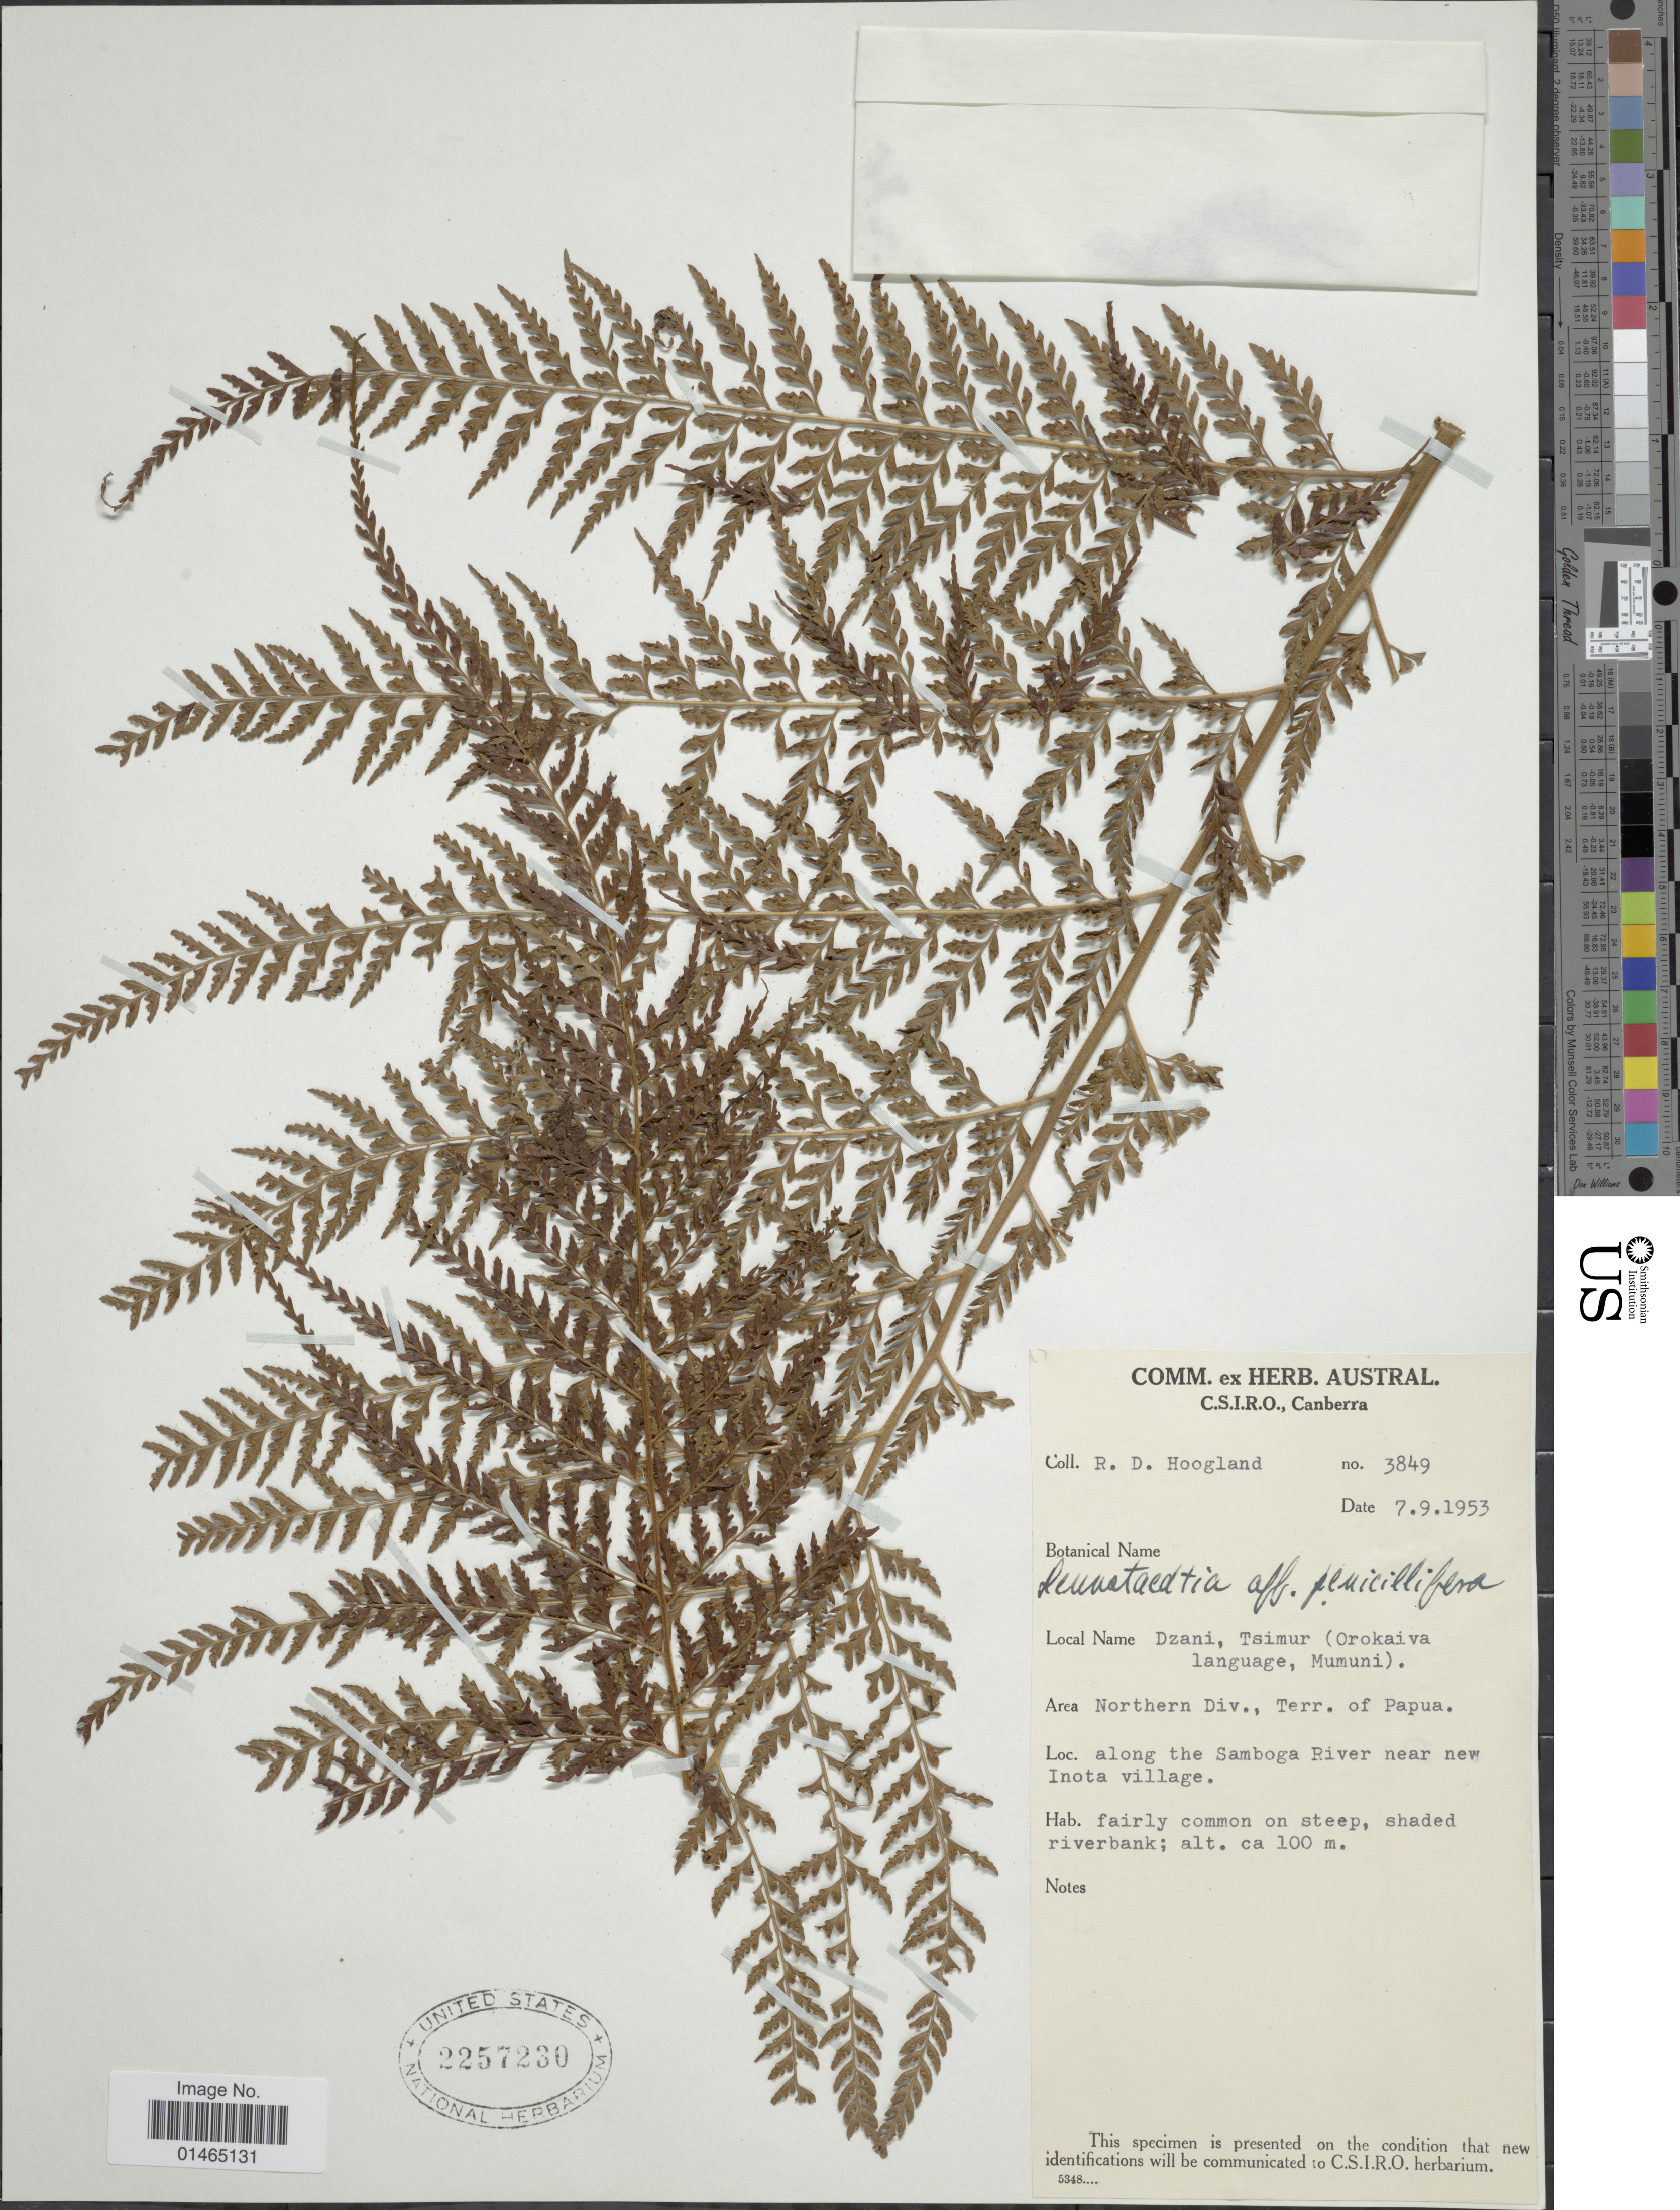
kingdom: Plantae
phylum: Tracheophyta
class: Polypodiopsida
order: Polypodiales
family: Dennstaedtiaceae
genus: Dennstaedtia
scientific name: Dennstaedtia penicillifera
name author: Alderw.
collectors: R. D. Hoogland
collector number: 3849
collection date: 1953-09-07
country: Papua New Guinea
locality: Area Northern Div., Terr. of Papua. Along the Samboga River near new Inota village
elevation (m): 100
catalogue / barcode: US 2257230